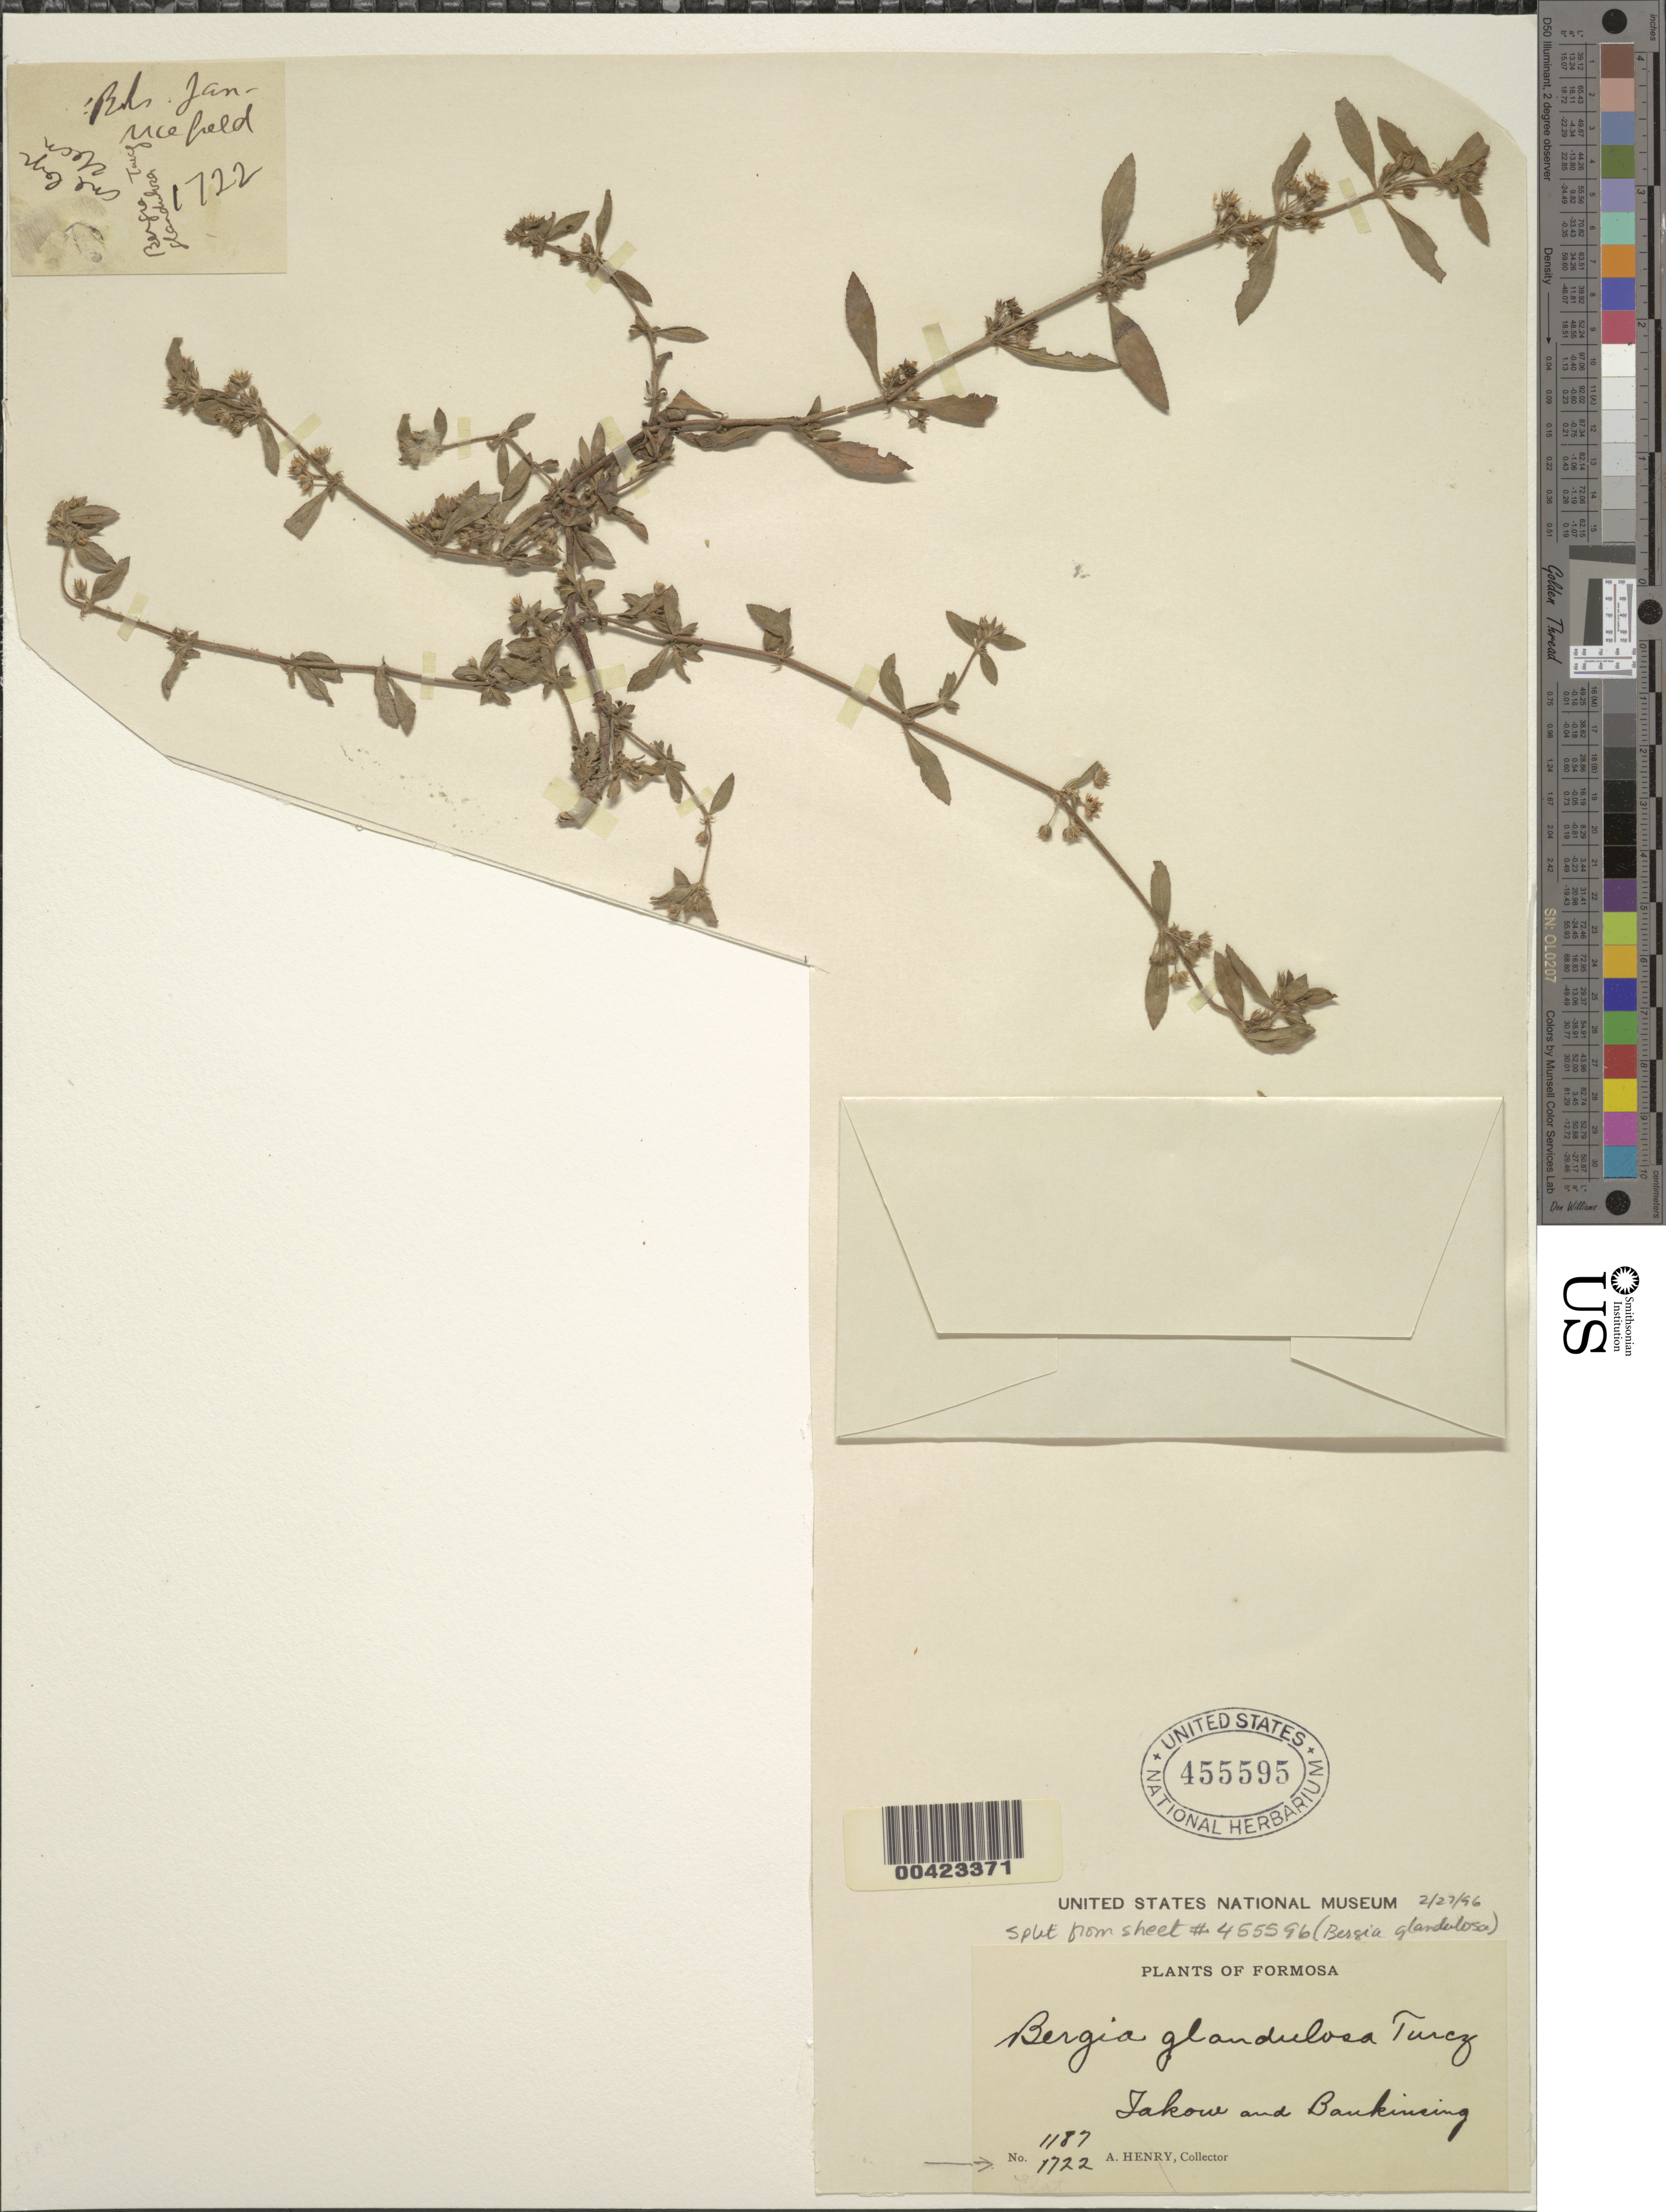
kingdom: Plantae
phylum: Tracheophyta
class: Magnoliopsida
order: Malpighiales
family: Elatinaceae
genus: Bergia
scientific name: Bergia glandulosa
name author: Turcz.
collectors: A. Henry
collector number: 1722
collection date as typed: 15 Nov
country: Taiwan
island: Taiwan [Formosa]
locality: Takow and Bankinsing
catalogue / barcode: US 455595